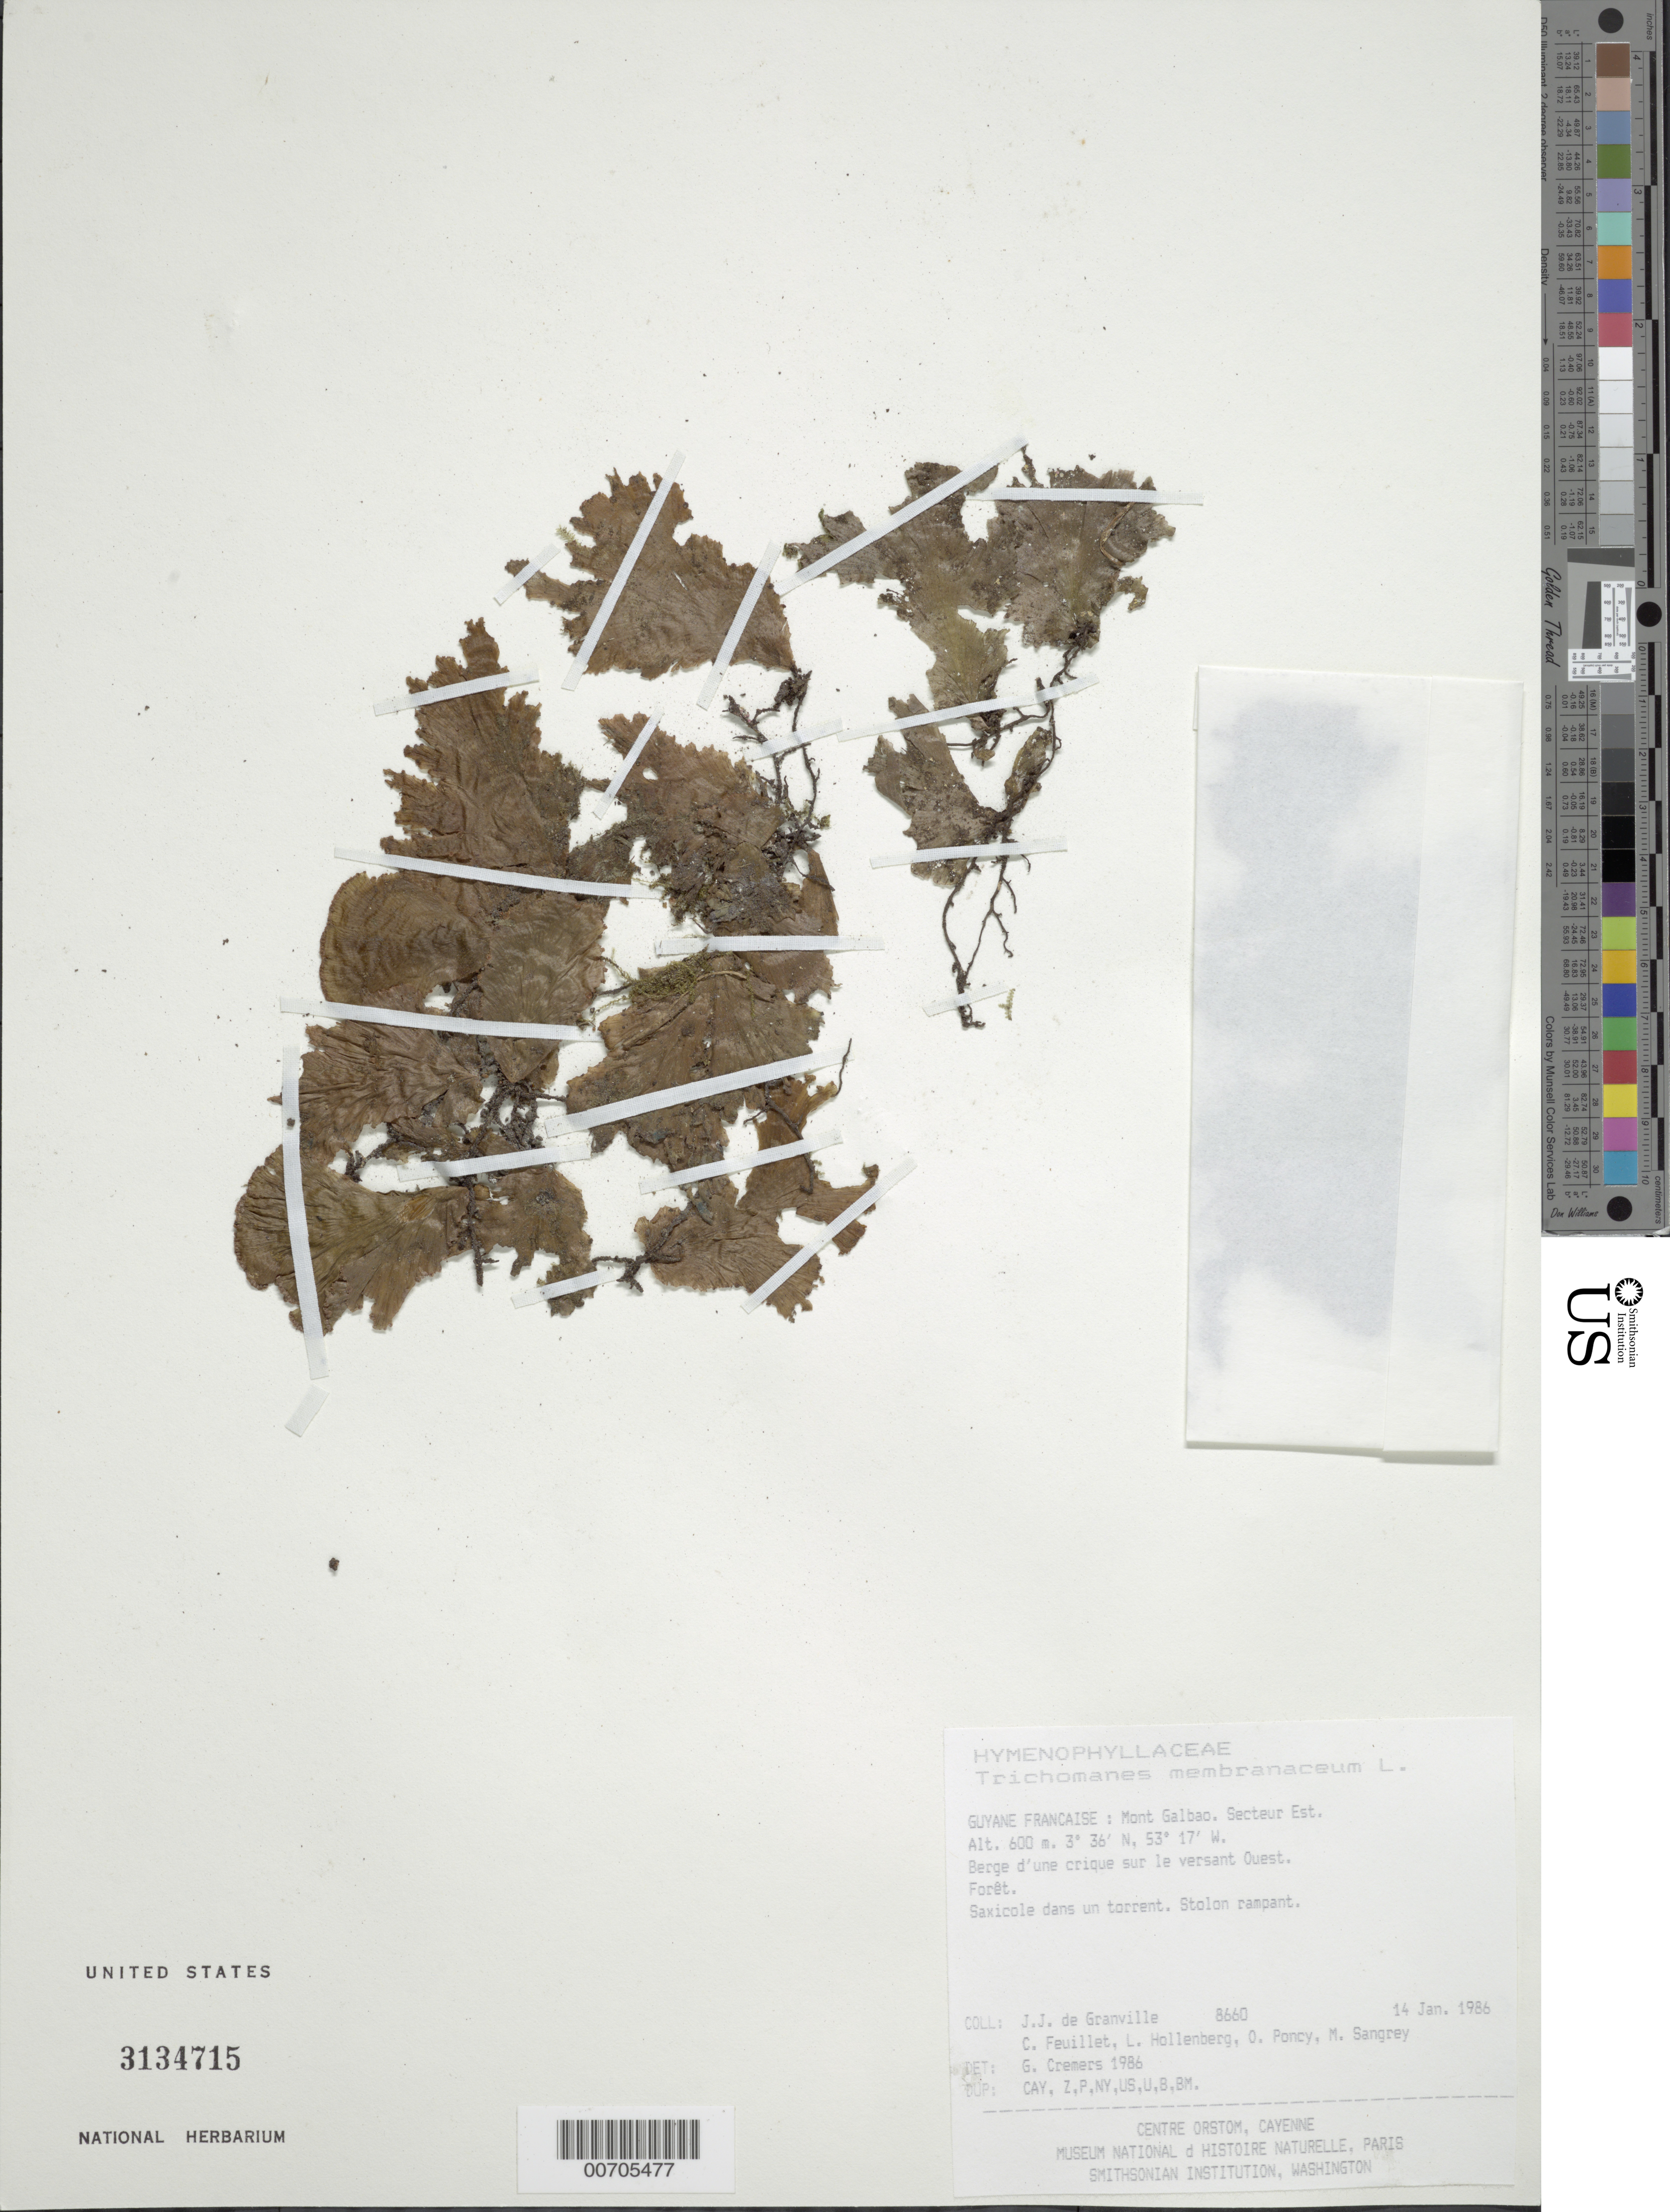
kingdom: Plantae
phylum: Tracheophyta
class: Polypodiopsida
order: Hymenophyllales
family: Hymenophyllaceae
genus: Didymoglossum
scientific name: Didymoglossum membranaceum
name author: (L.) Vareschi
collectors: J.-J. de Granville, C. Feuillet, L. Hollenberg, O. Poncy & M. S. Sangrey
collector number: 8660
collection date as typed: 14-Jan-86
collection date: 1986-01-14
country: French Guiana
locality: Mont Galbao. Secteur Est. Versant Ouest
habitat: Forêt, berge d'une crique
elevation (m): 600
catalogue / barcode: US 3134715